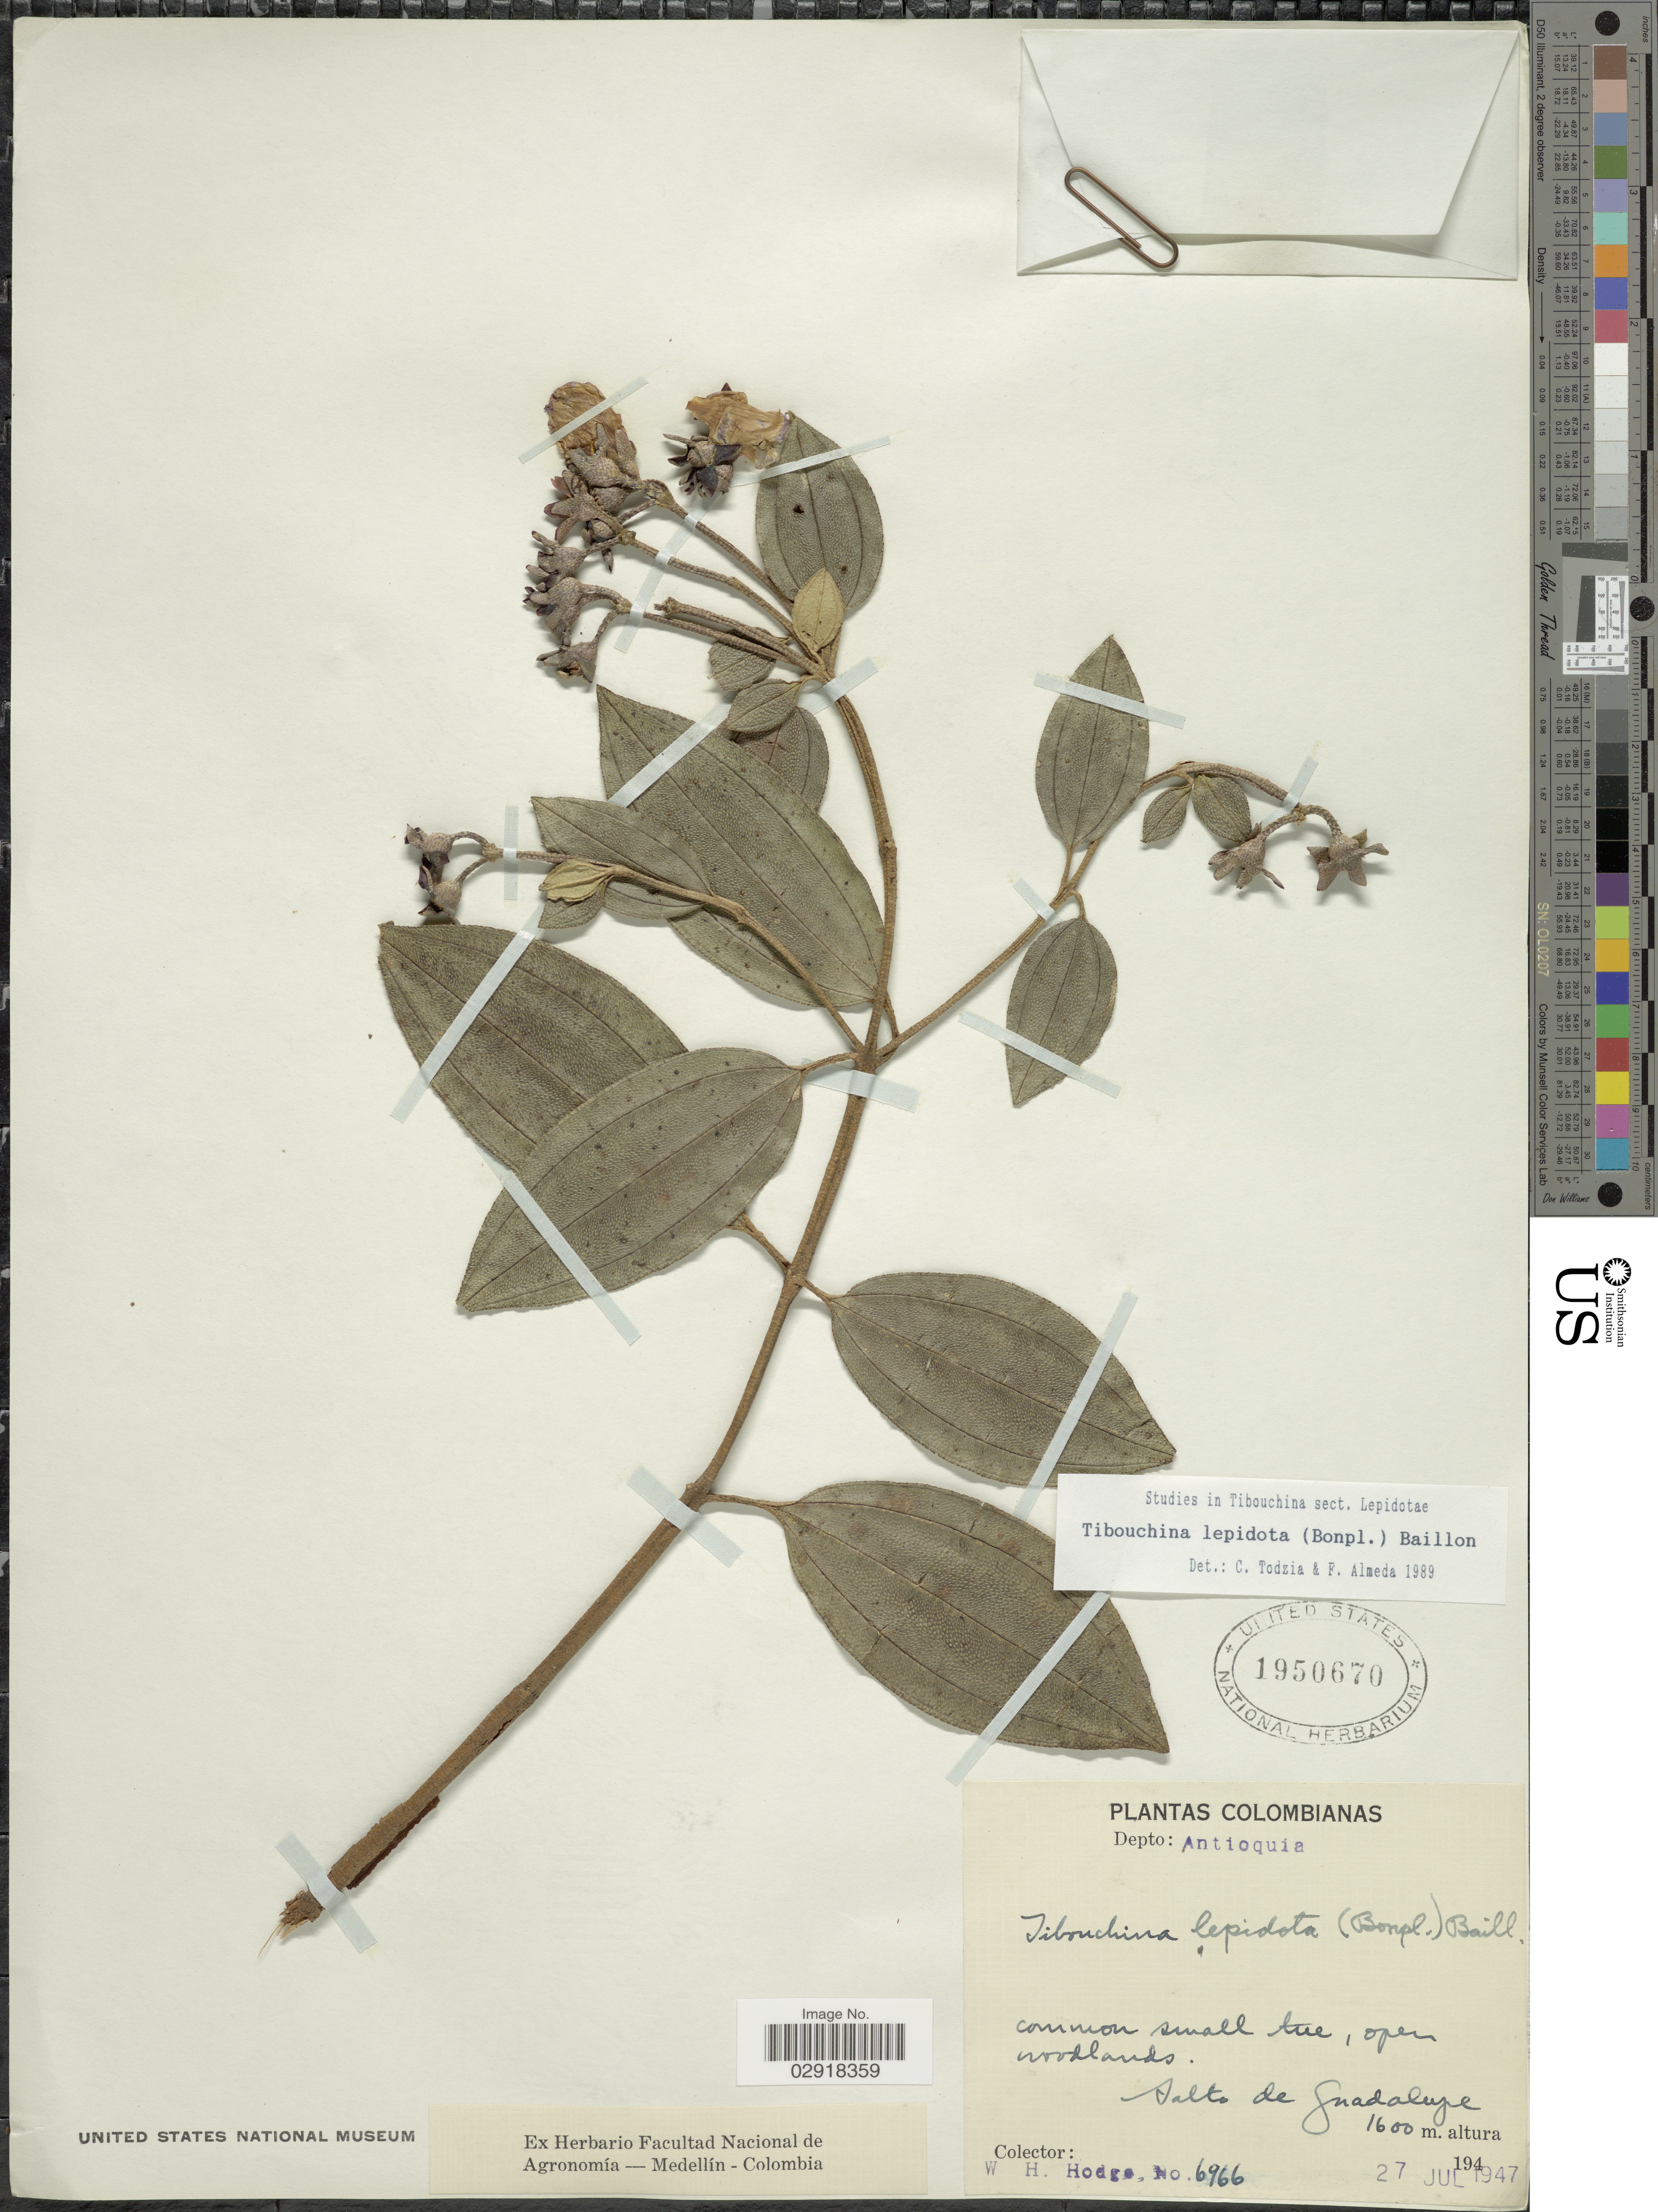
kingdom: Plantae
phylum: Tracheophyta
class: Magnoliopsida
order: Myrtales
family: Melastomataceae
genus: Andesanthus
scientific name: Andesanthus lepidotus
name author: (Humb. & Bonpl.) P.J.F. Guim. & Michelang.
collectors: W. Hodge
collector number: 6966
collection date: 1947-07-27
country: Colombia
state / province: Antioquia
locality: Depto. Antioquia, Salto de Guadalupe.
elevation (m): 1600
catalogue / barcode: US 1950670